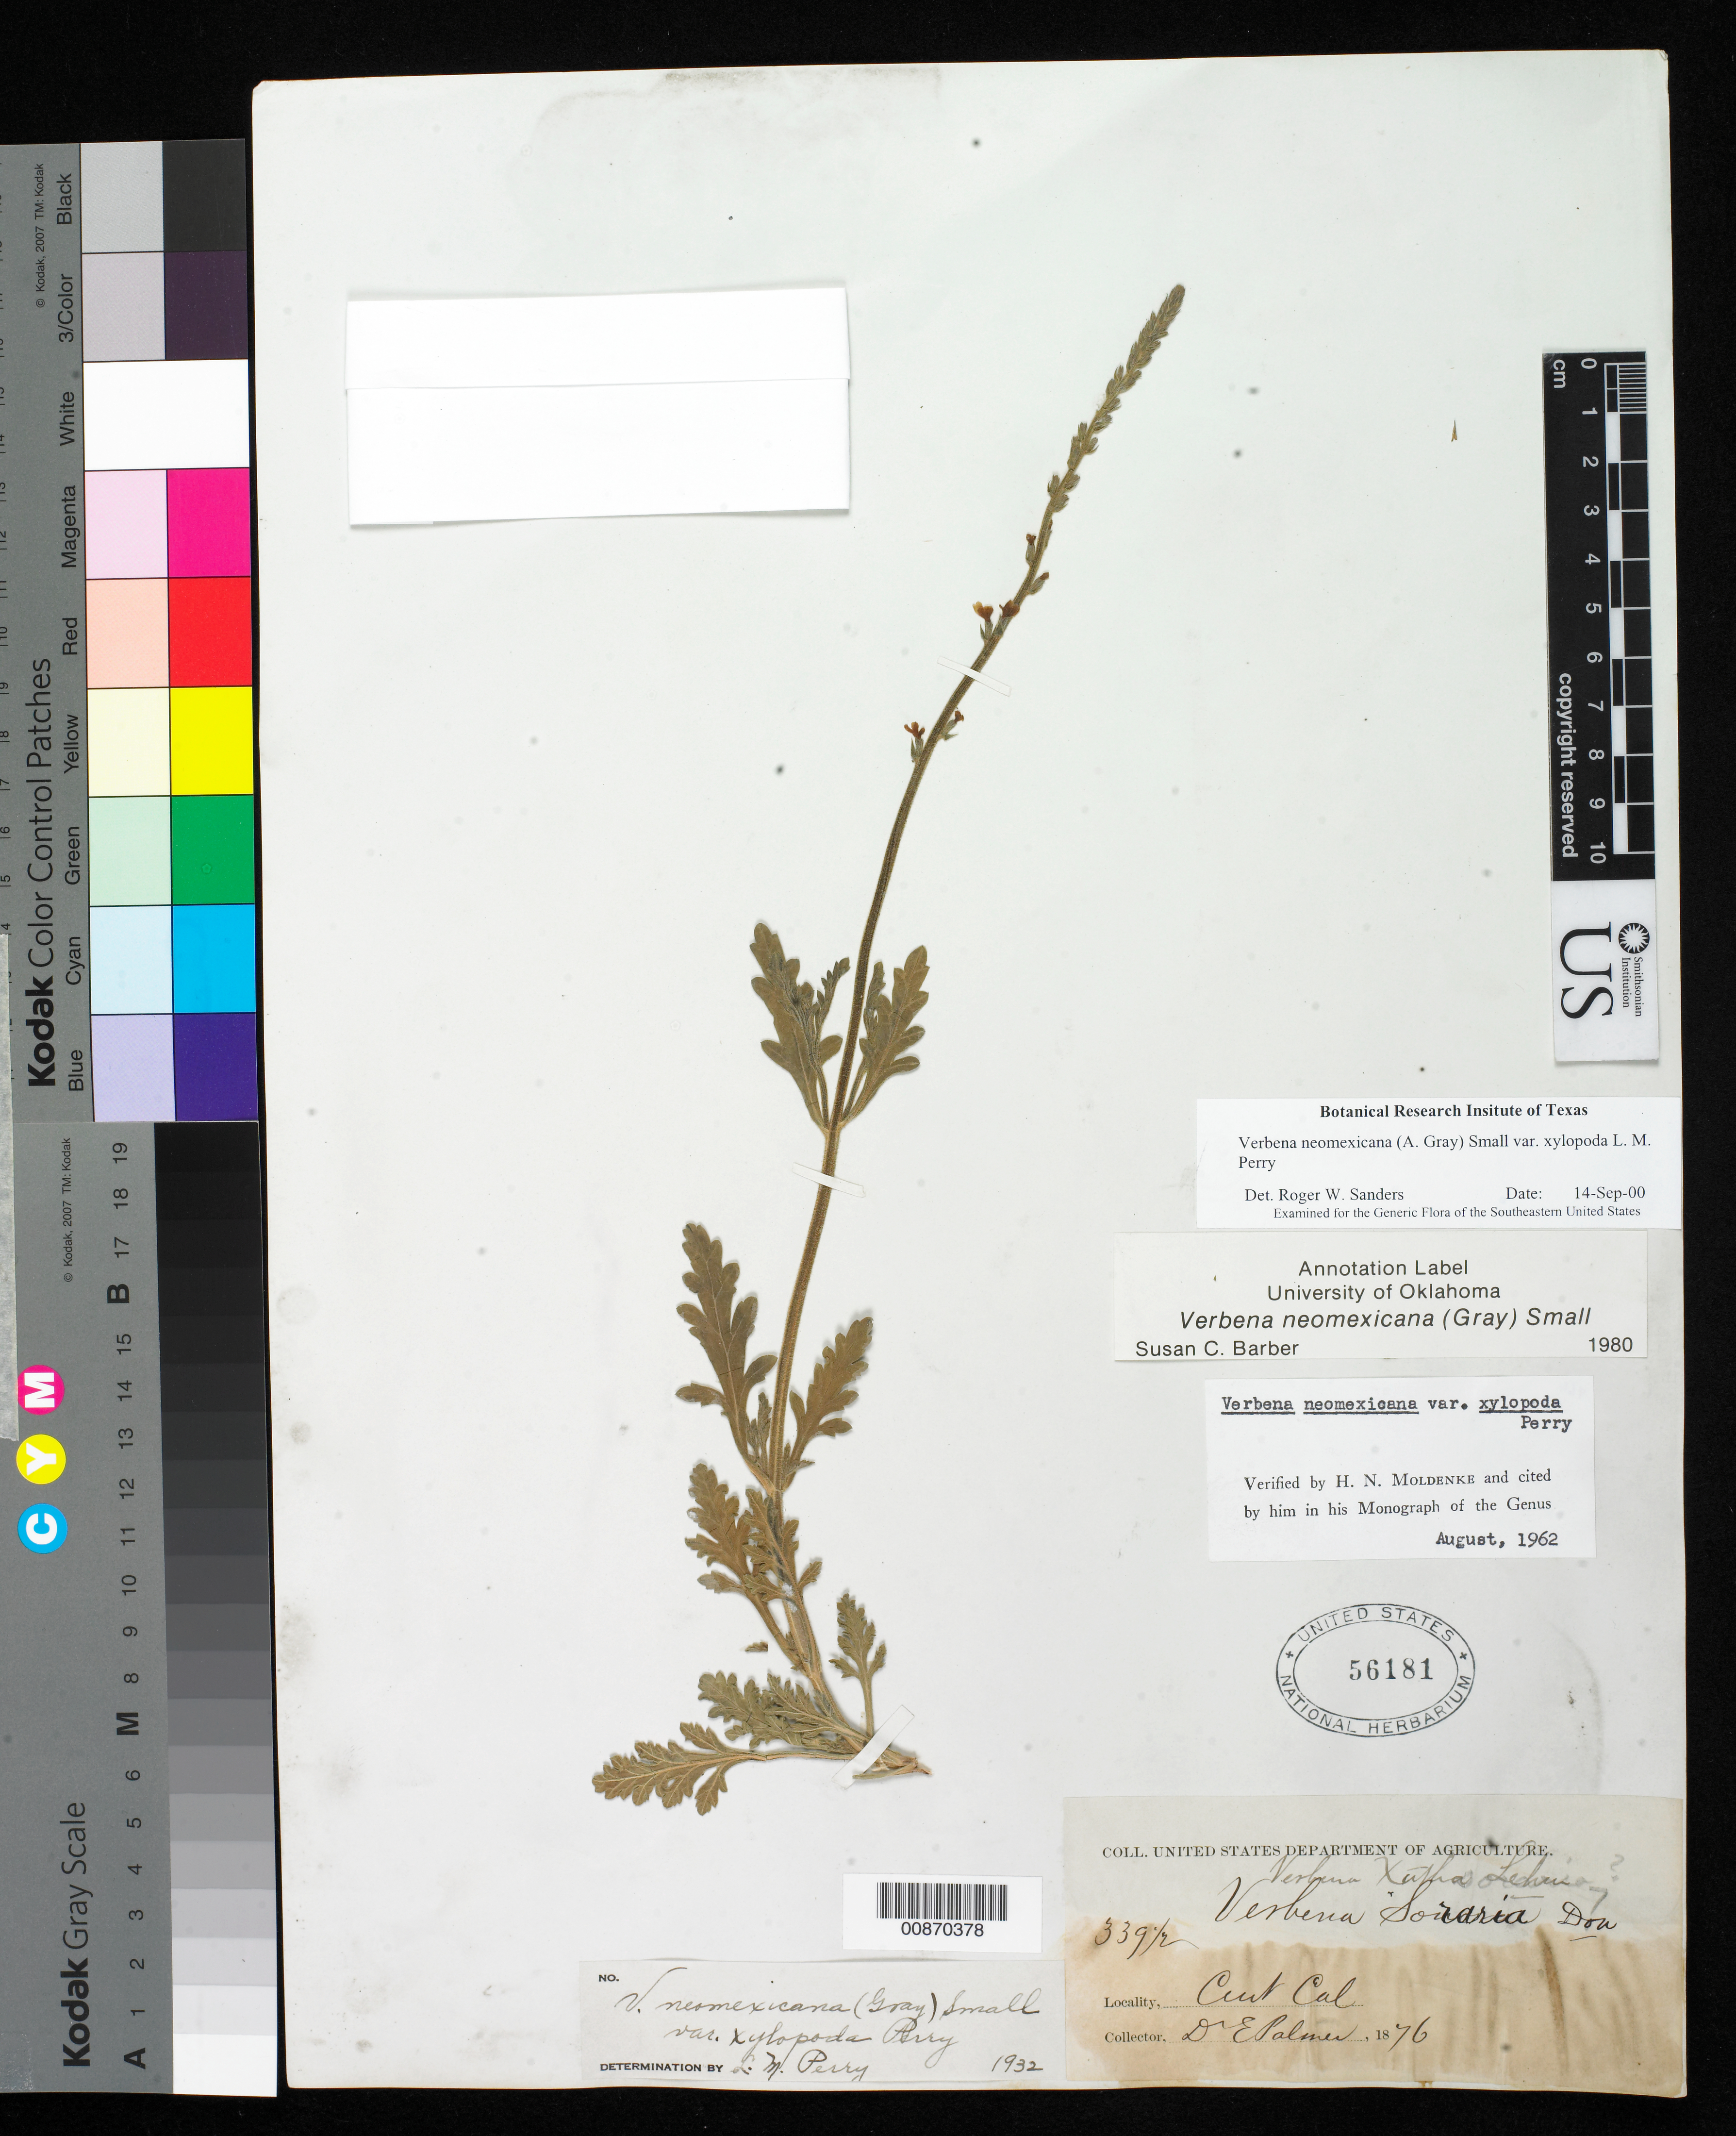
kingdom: Plantae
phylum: Tracheophyta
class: Magnoliopsida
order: Lamiales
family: Verbenaceae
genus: Verbena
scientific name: Verbena neomexicana var. xylopoda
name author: L.M. Perry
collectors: E. Palmer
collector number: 339½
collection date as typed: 1876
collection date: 1876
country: United States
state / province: California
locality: Central California.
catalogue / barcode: US 56181